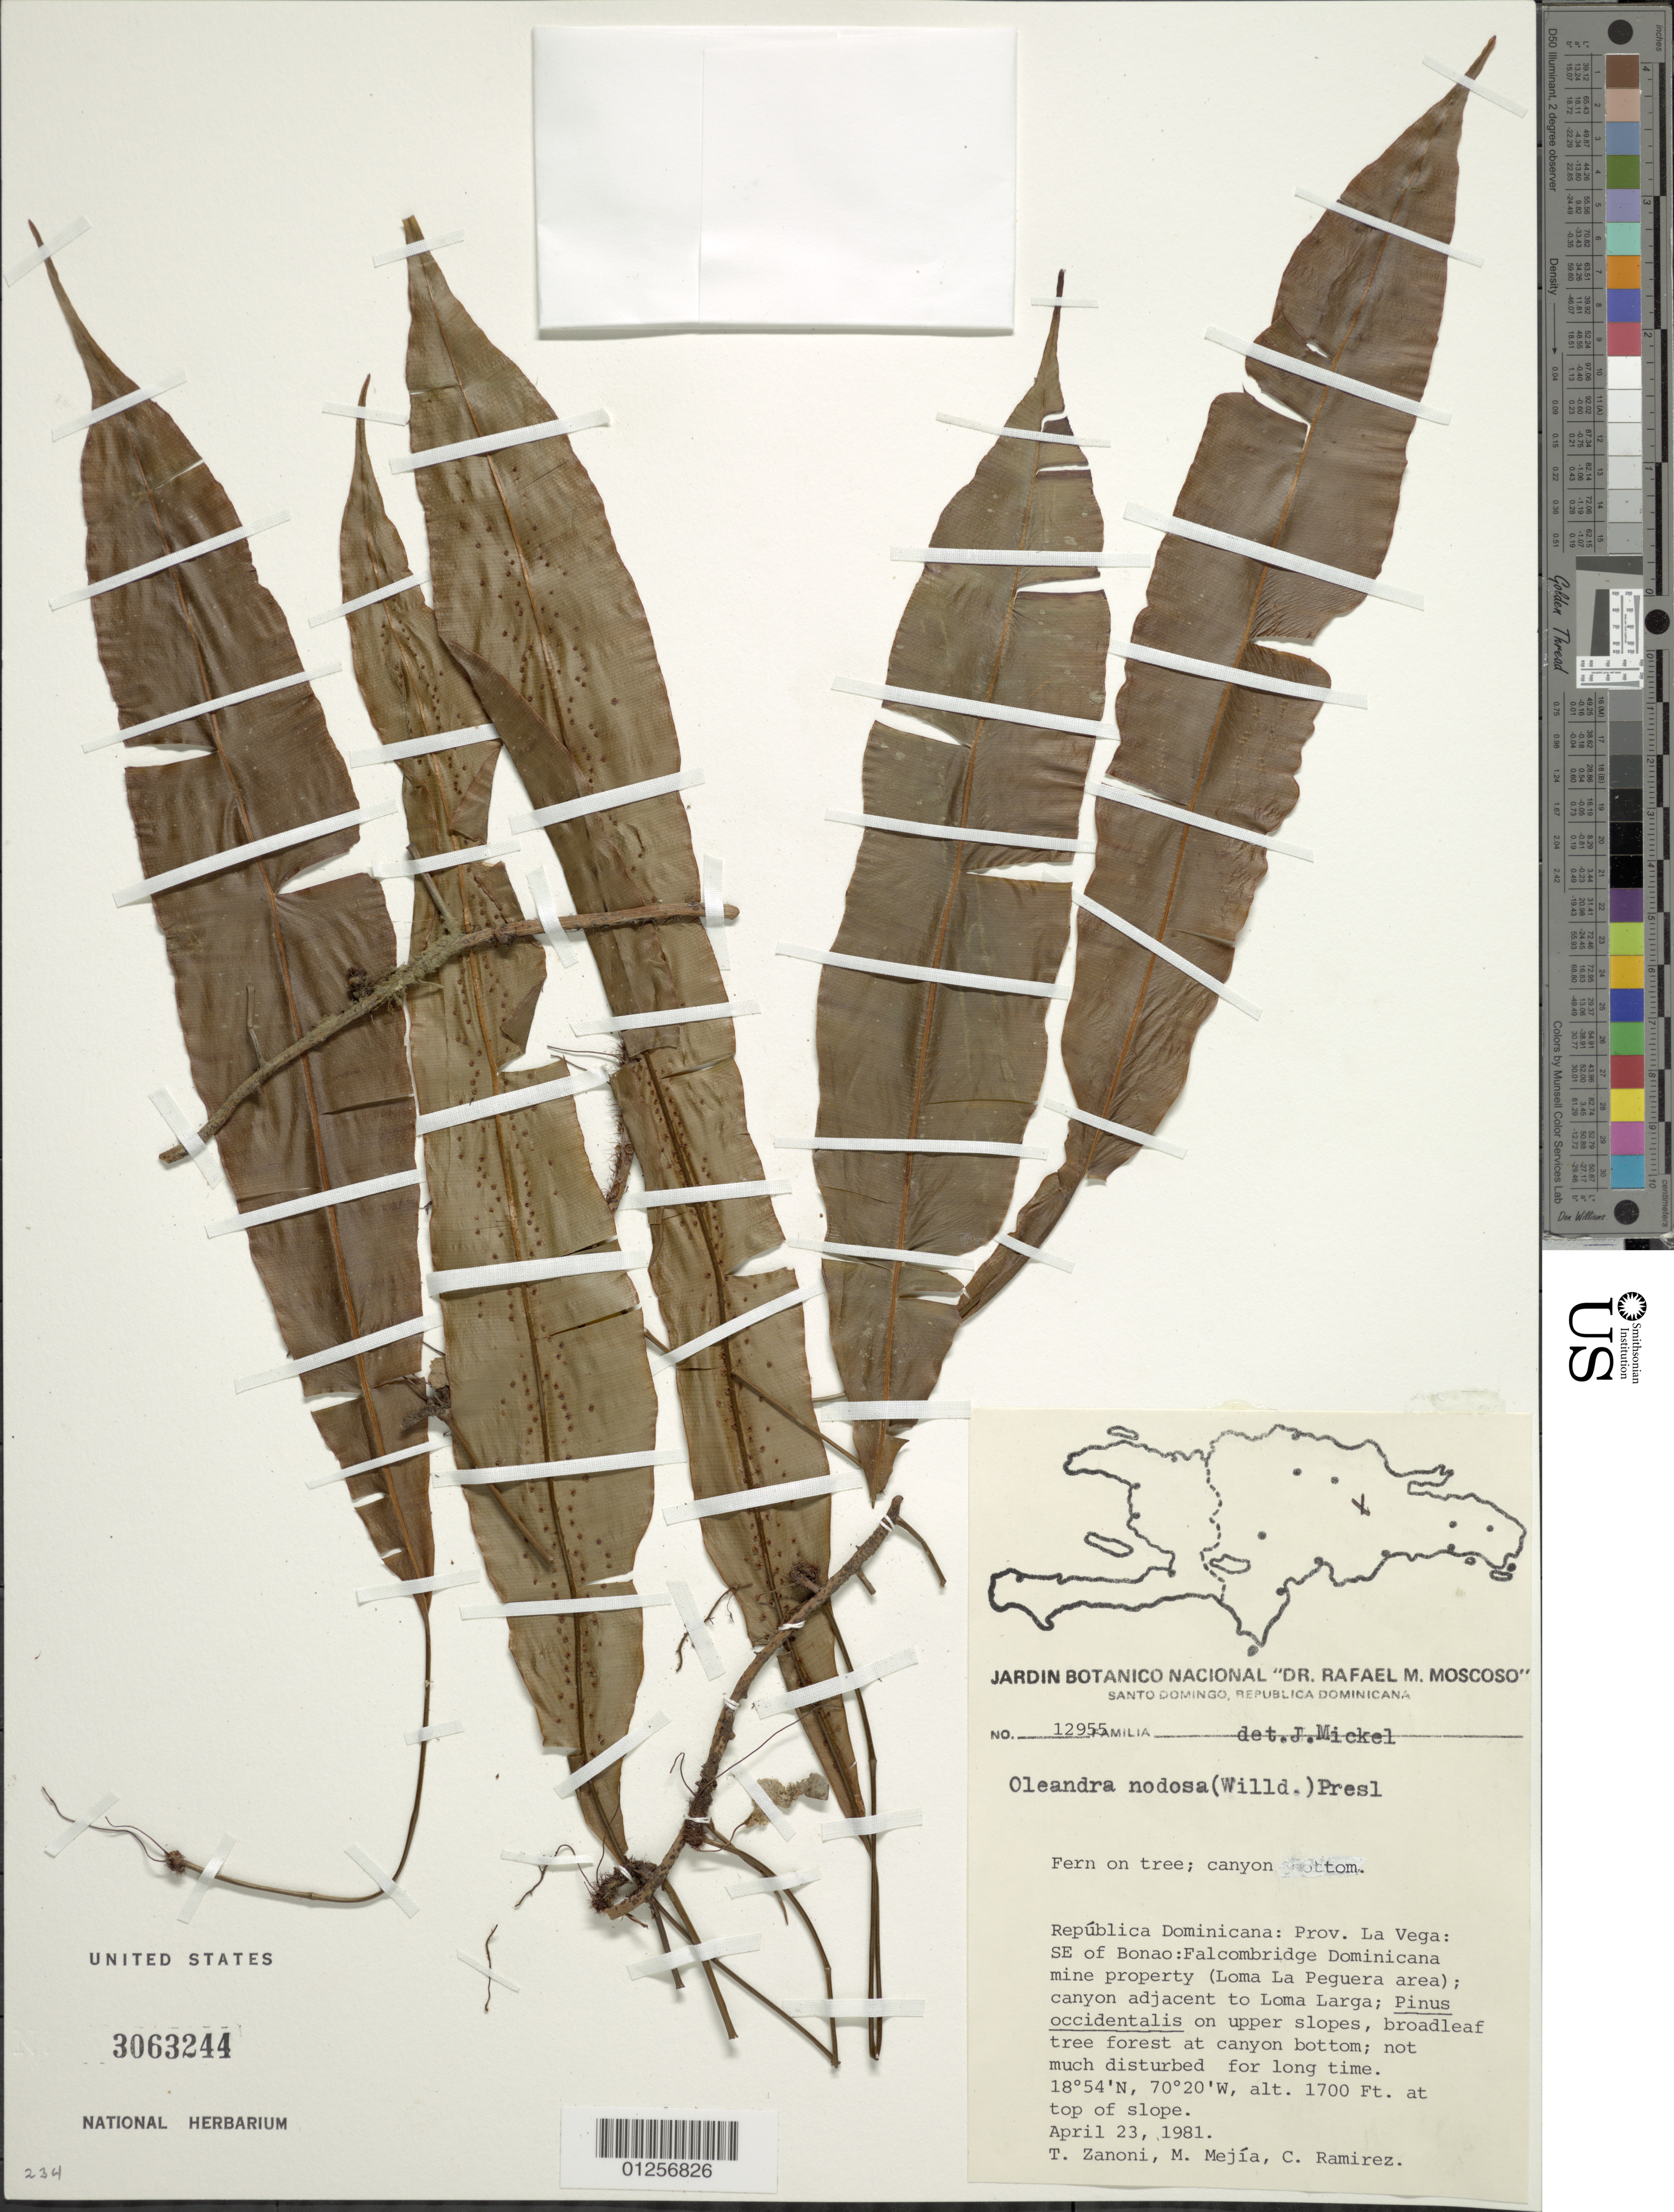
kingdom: Plantae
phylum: Tracheophyta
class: Polypodiopsida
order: Polypodiales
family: Oleandraceae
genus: Oleandra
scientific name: Oleandra articulata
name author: (Sw.) C. Presl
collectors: T. A. Zanoni, M. Mejia & C. Ramirez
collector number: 12955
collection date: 1981-04-23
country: Dominican Republic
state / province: La Vega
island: Hispaniola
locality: Falcombridge Dominicana mine property (Loma La Peguera area), SE of Bonao; canyon adjacent of Loma Larga.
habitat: Canyon bottom. Pinus occidentalis on upper slopes, broadleaf tree forest at canyon bottom; not much disturbed for a long time.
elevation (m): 518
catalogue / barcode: US 3063244